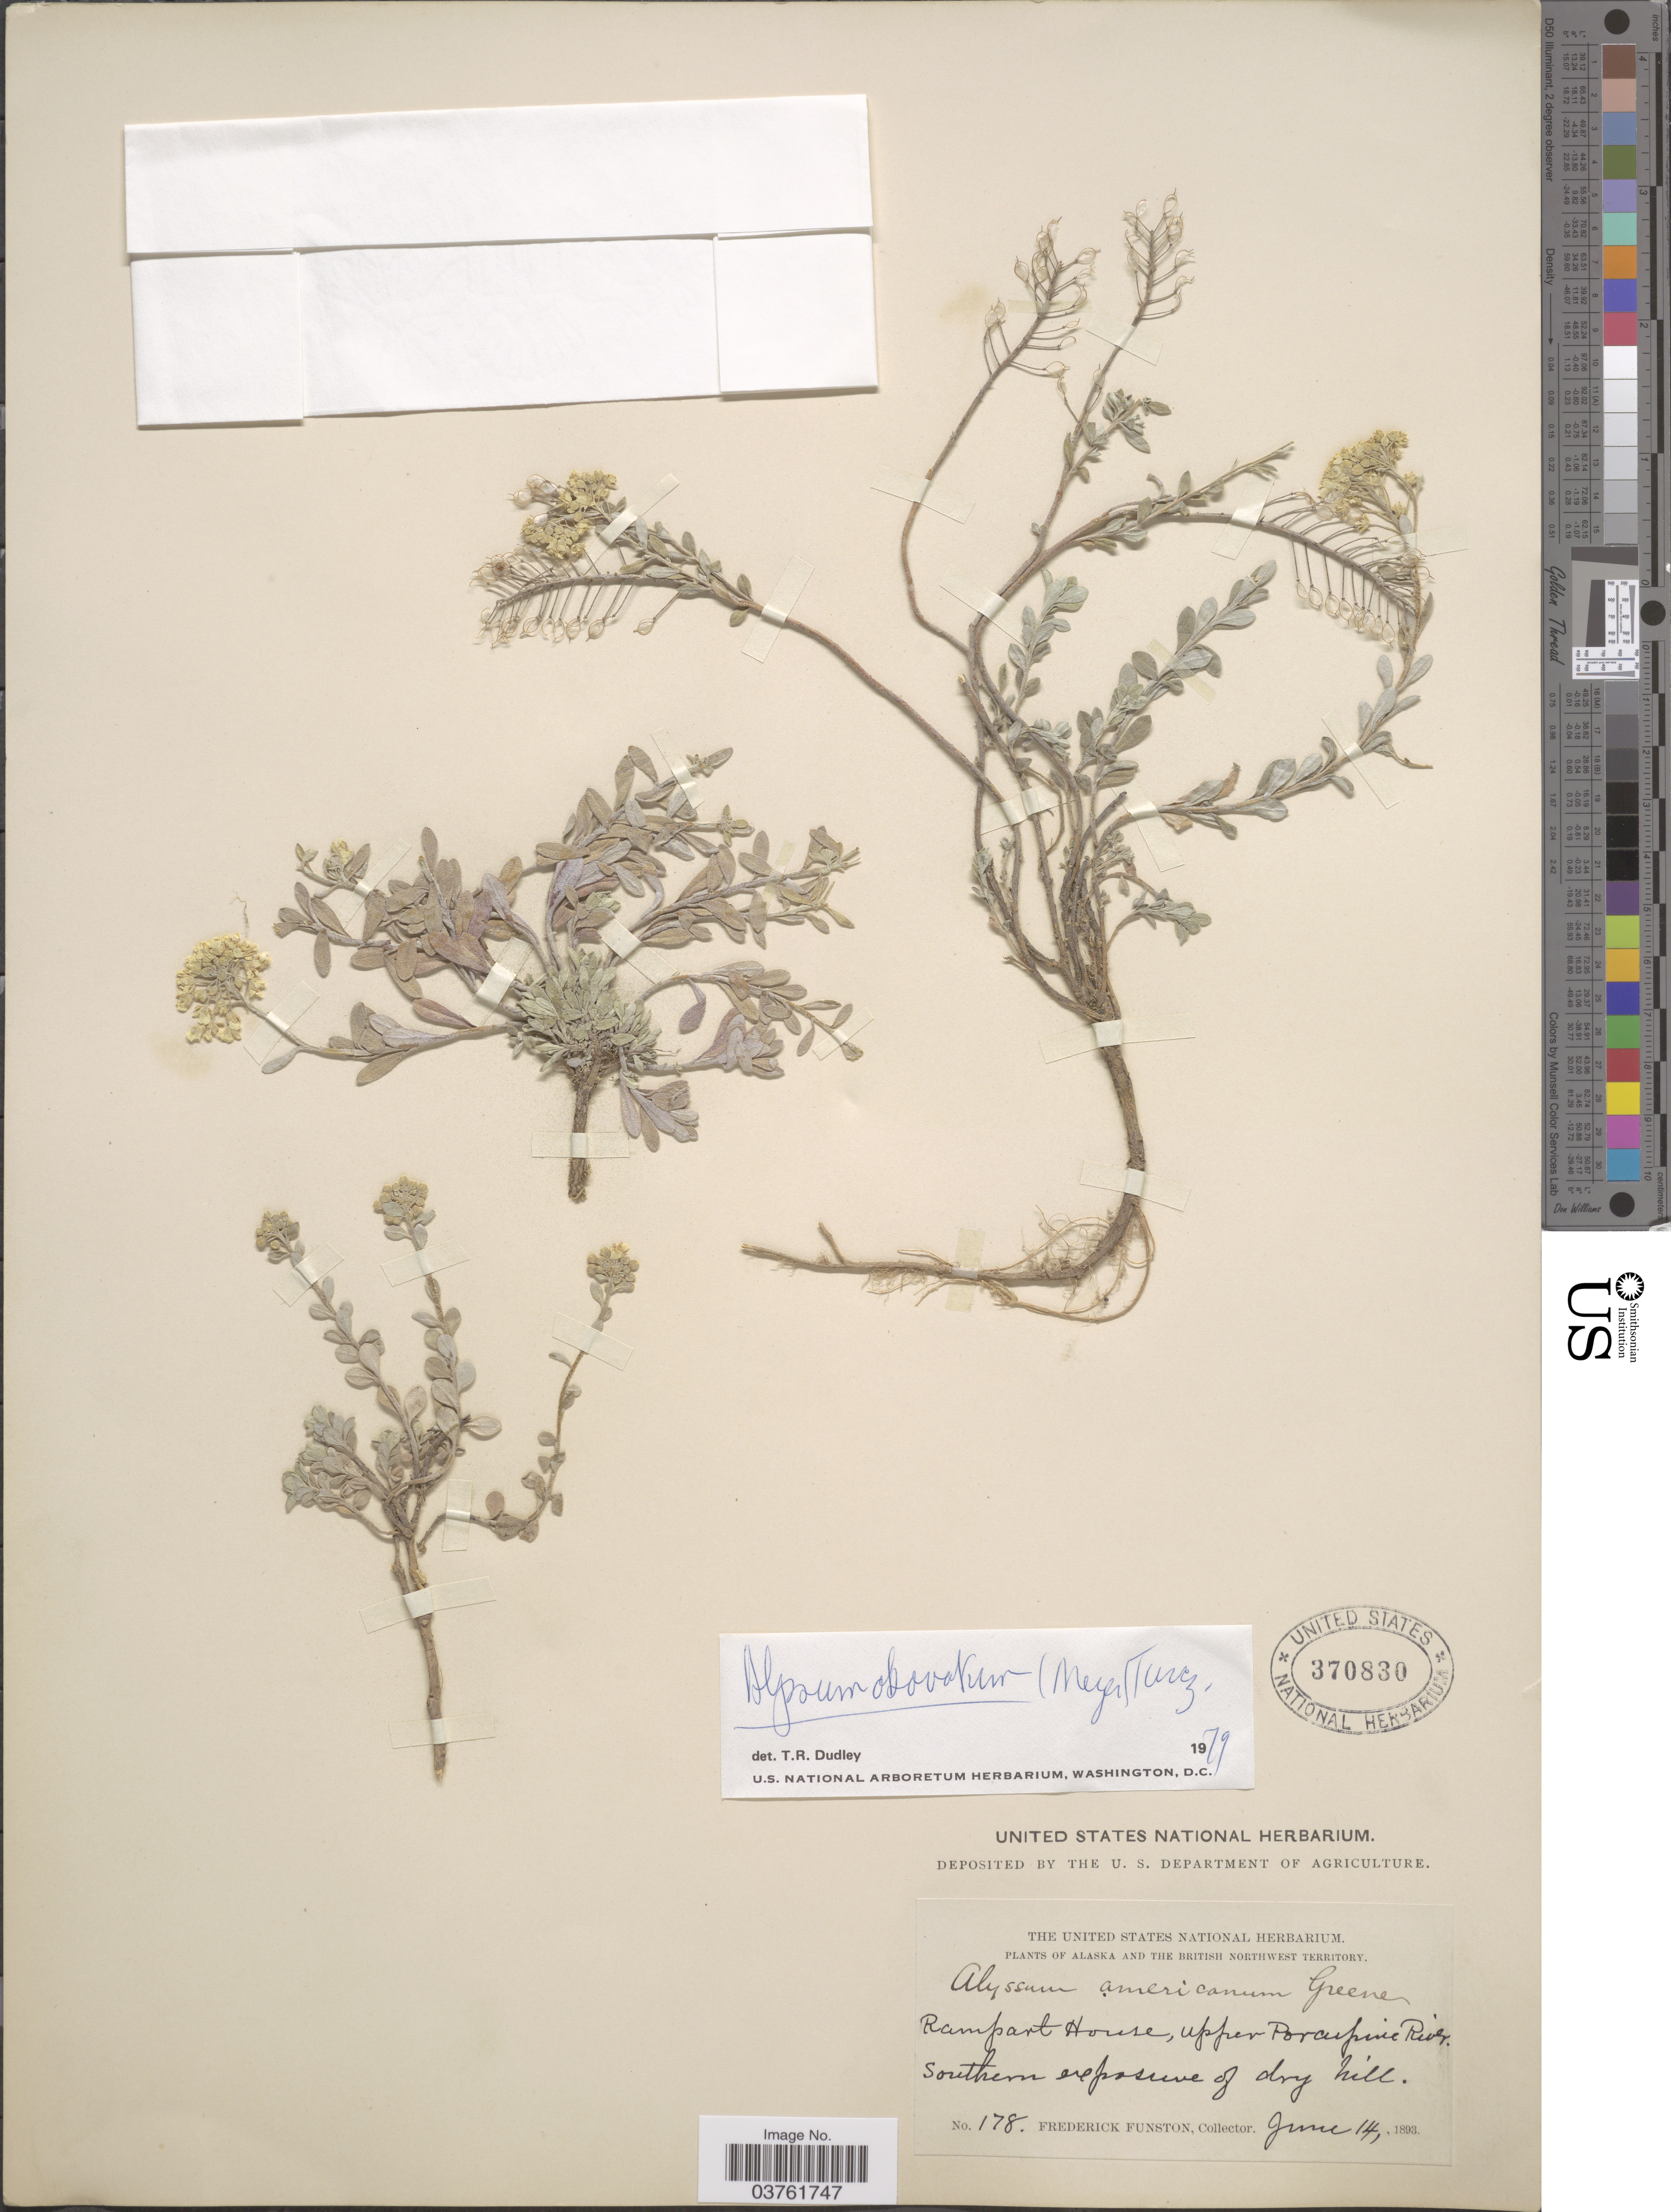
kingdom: Plantae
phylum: Tracheophyta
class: Magnoliopsida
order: Brassicales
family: Brassicaceae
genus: Alyssum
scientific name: Alyssum obovatum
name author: (C.A. Mey.) Turcz.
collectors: F. Funston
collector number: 178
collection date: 1893-06-14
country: United States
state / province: Alaska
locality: Alaska and the British Northwest Territory. Ramfort House, upper Porcupine River. Southern exposure of dry hill.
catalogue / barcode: US 370830